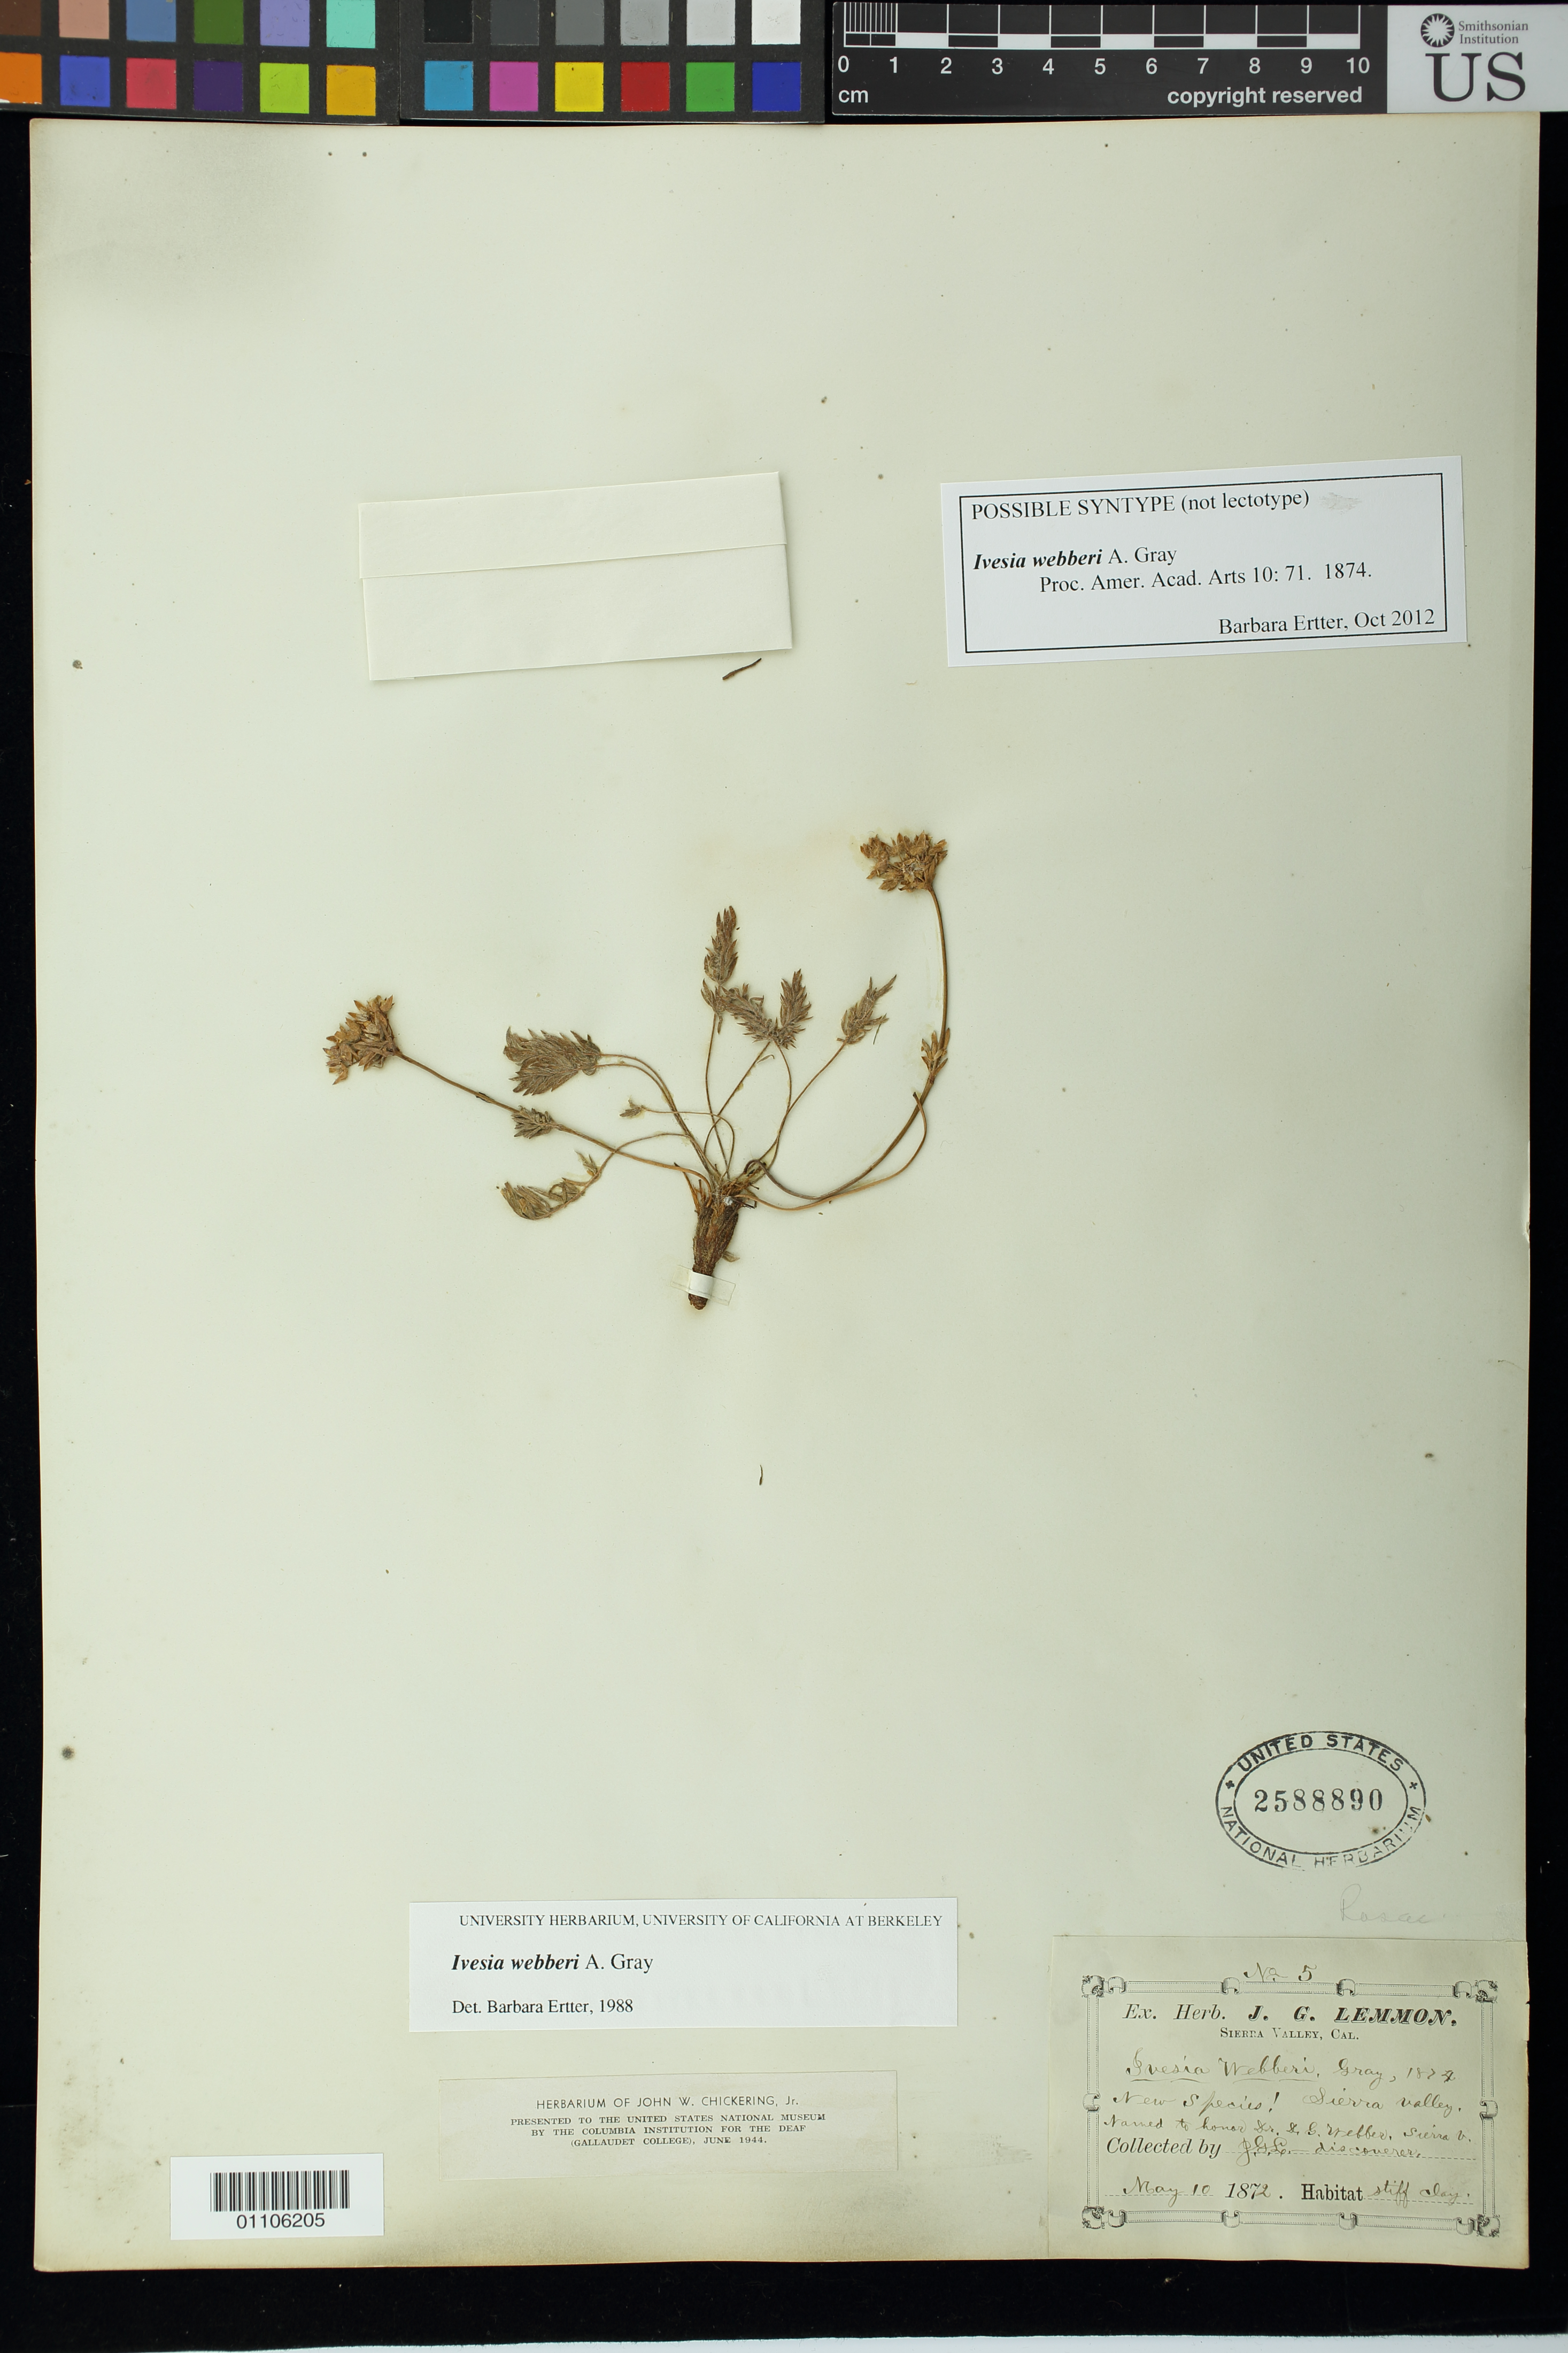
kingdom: Plantae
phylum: Tracheophyta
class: Magnoliopsida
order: Rosales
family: Rosaceae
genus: Ivesia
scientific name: Ivesia webberi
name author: A. Gray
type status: Possible Syntype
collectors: J. G. Lemmon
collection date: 1872-05-10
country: United States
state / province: California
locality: Sierra Valley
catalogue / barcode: US 2588890